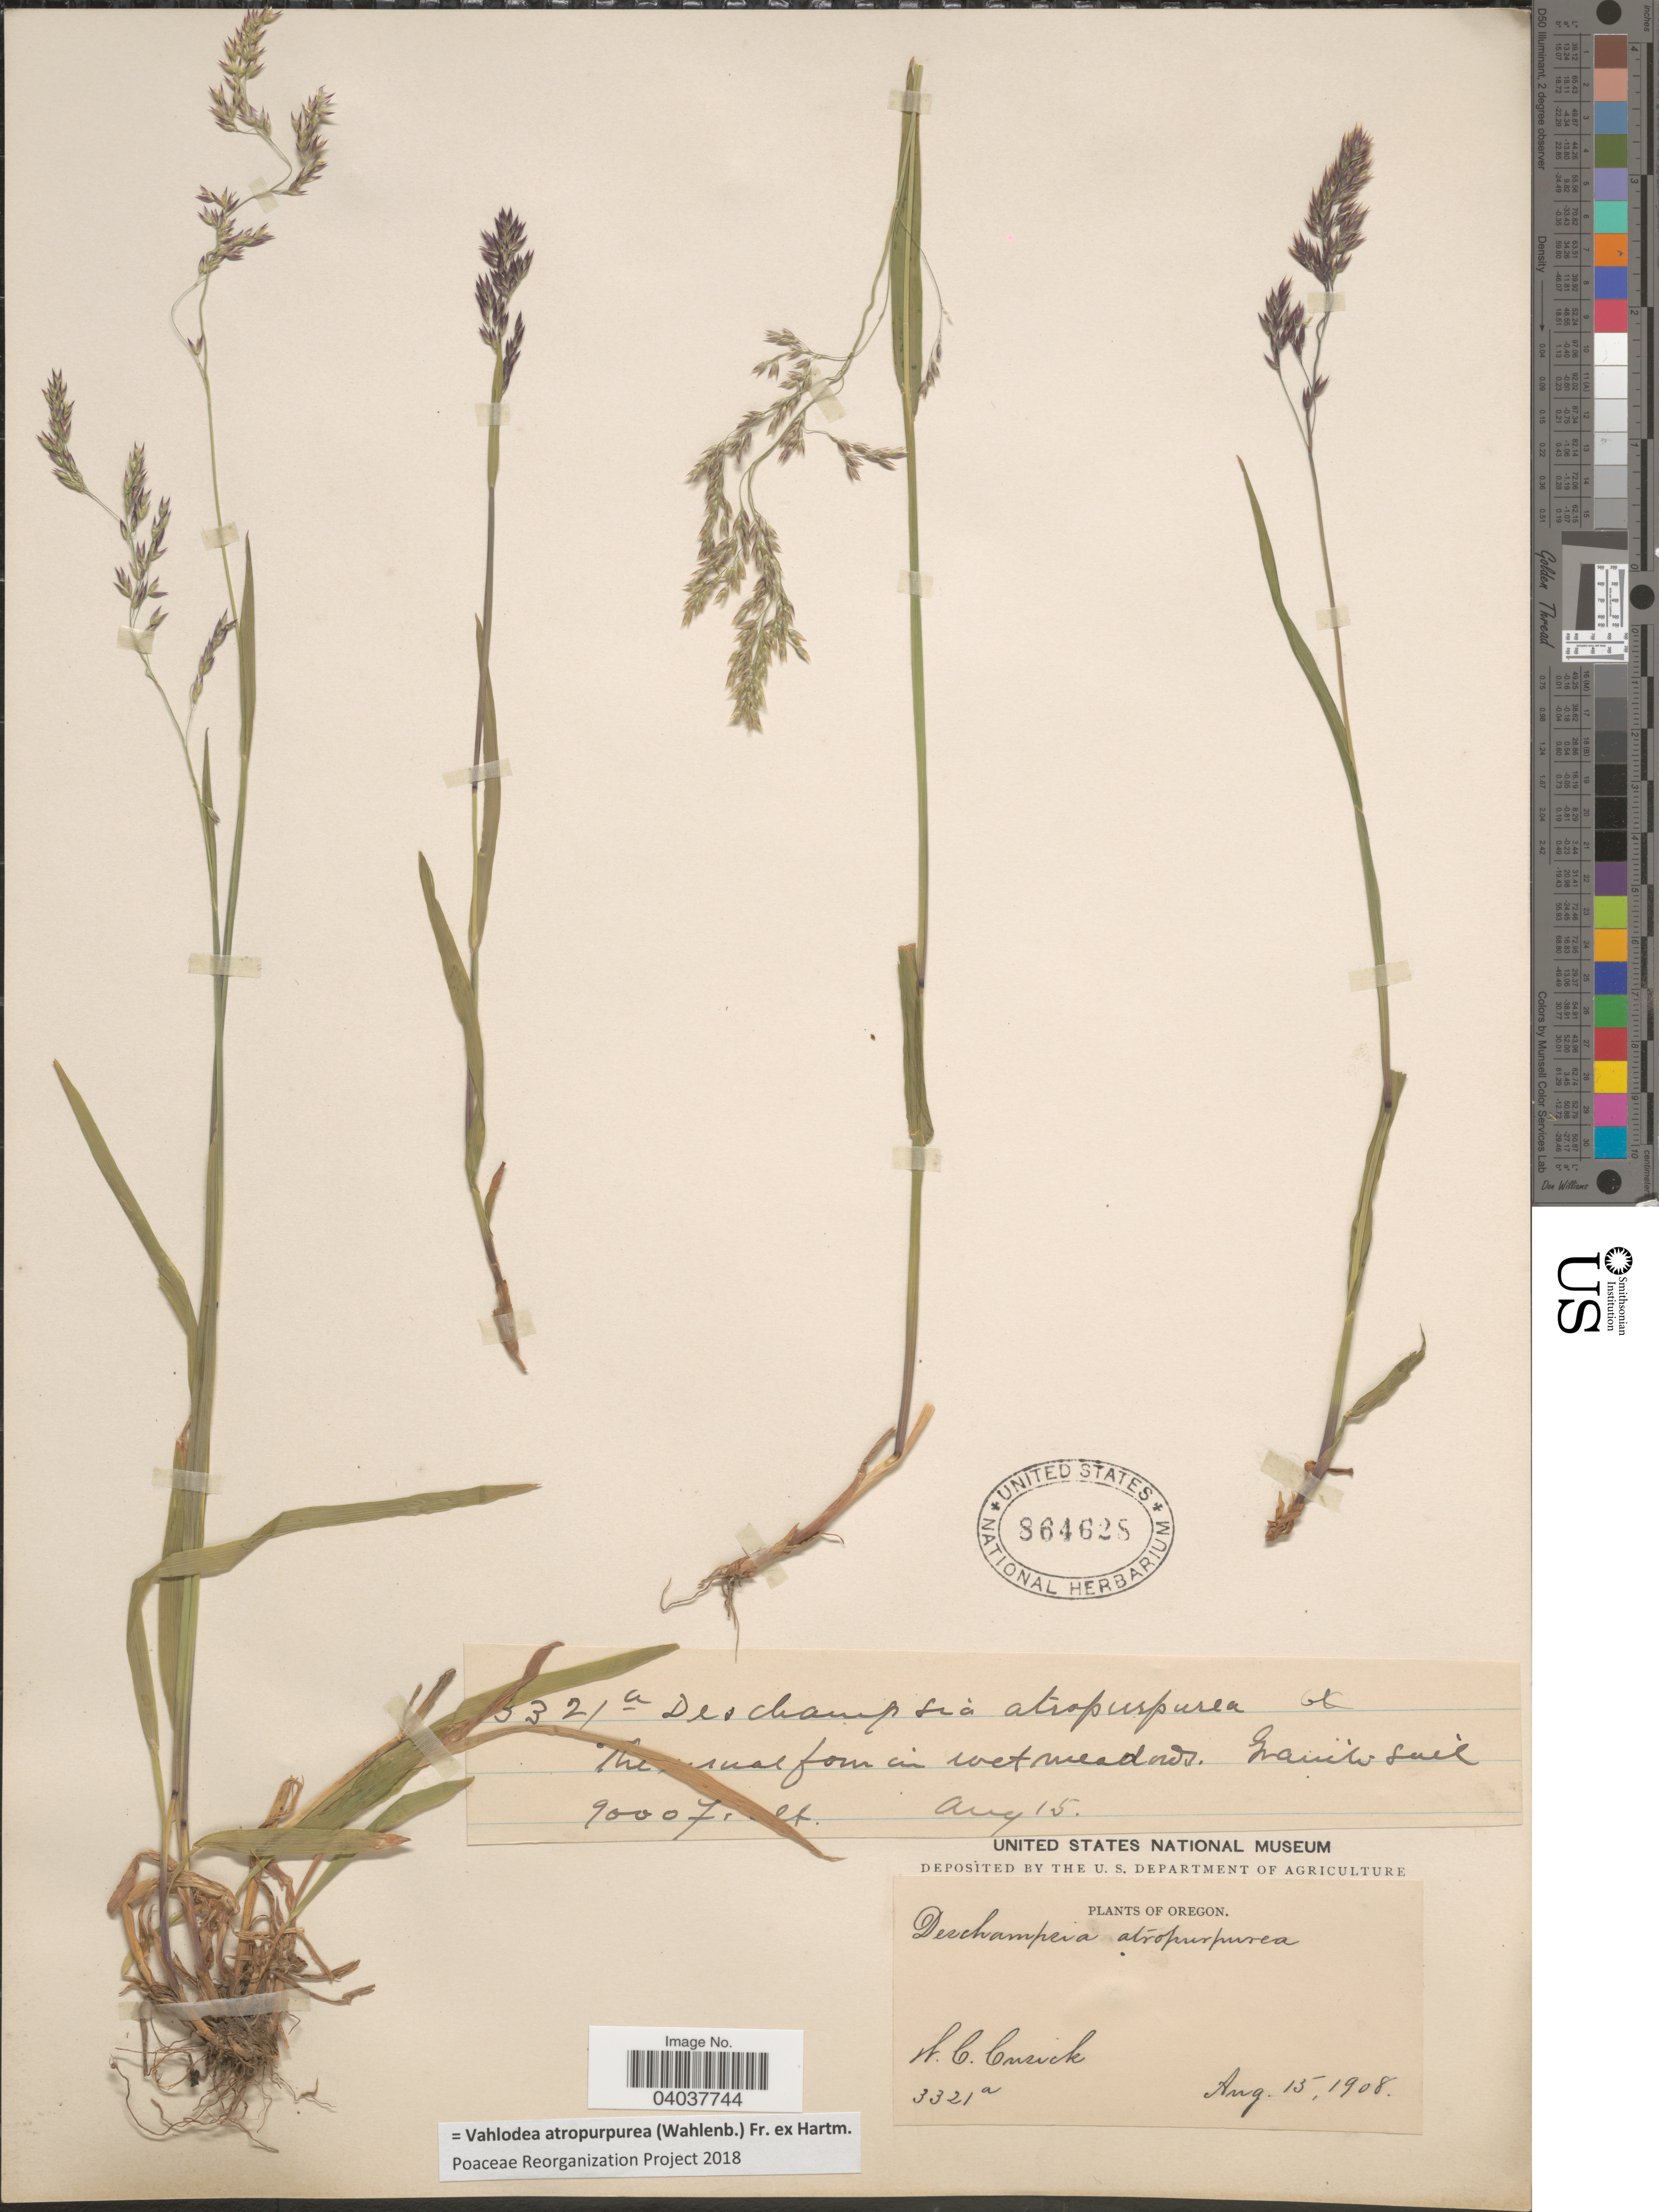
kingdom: Plantae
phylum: Tracheophyta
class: Liliopsida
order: Poales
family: Poaceae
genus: Vahlodea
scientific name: Vahlodea atropurpurea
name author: (Wahlenb.) Fr. ex Hartm.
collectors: W. C. Cusick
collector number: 3321a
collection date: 1908-08-15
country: United States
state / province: Oregon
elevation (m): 2743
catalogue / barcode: US 864628